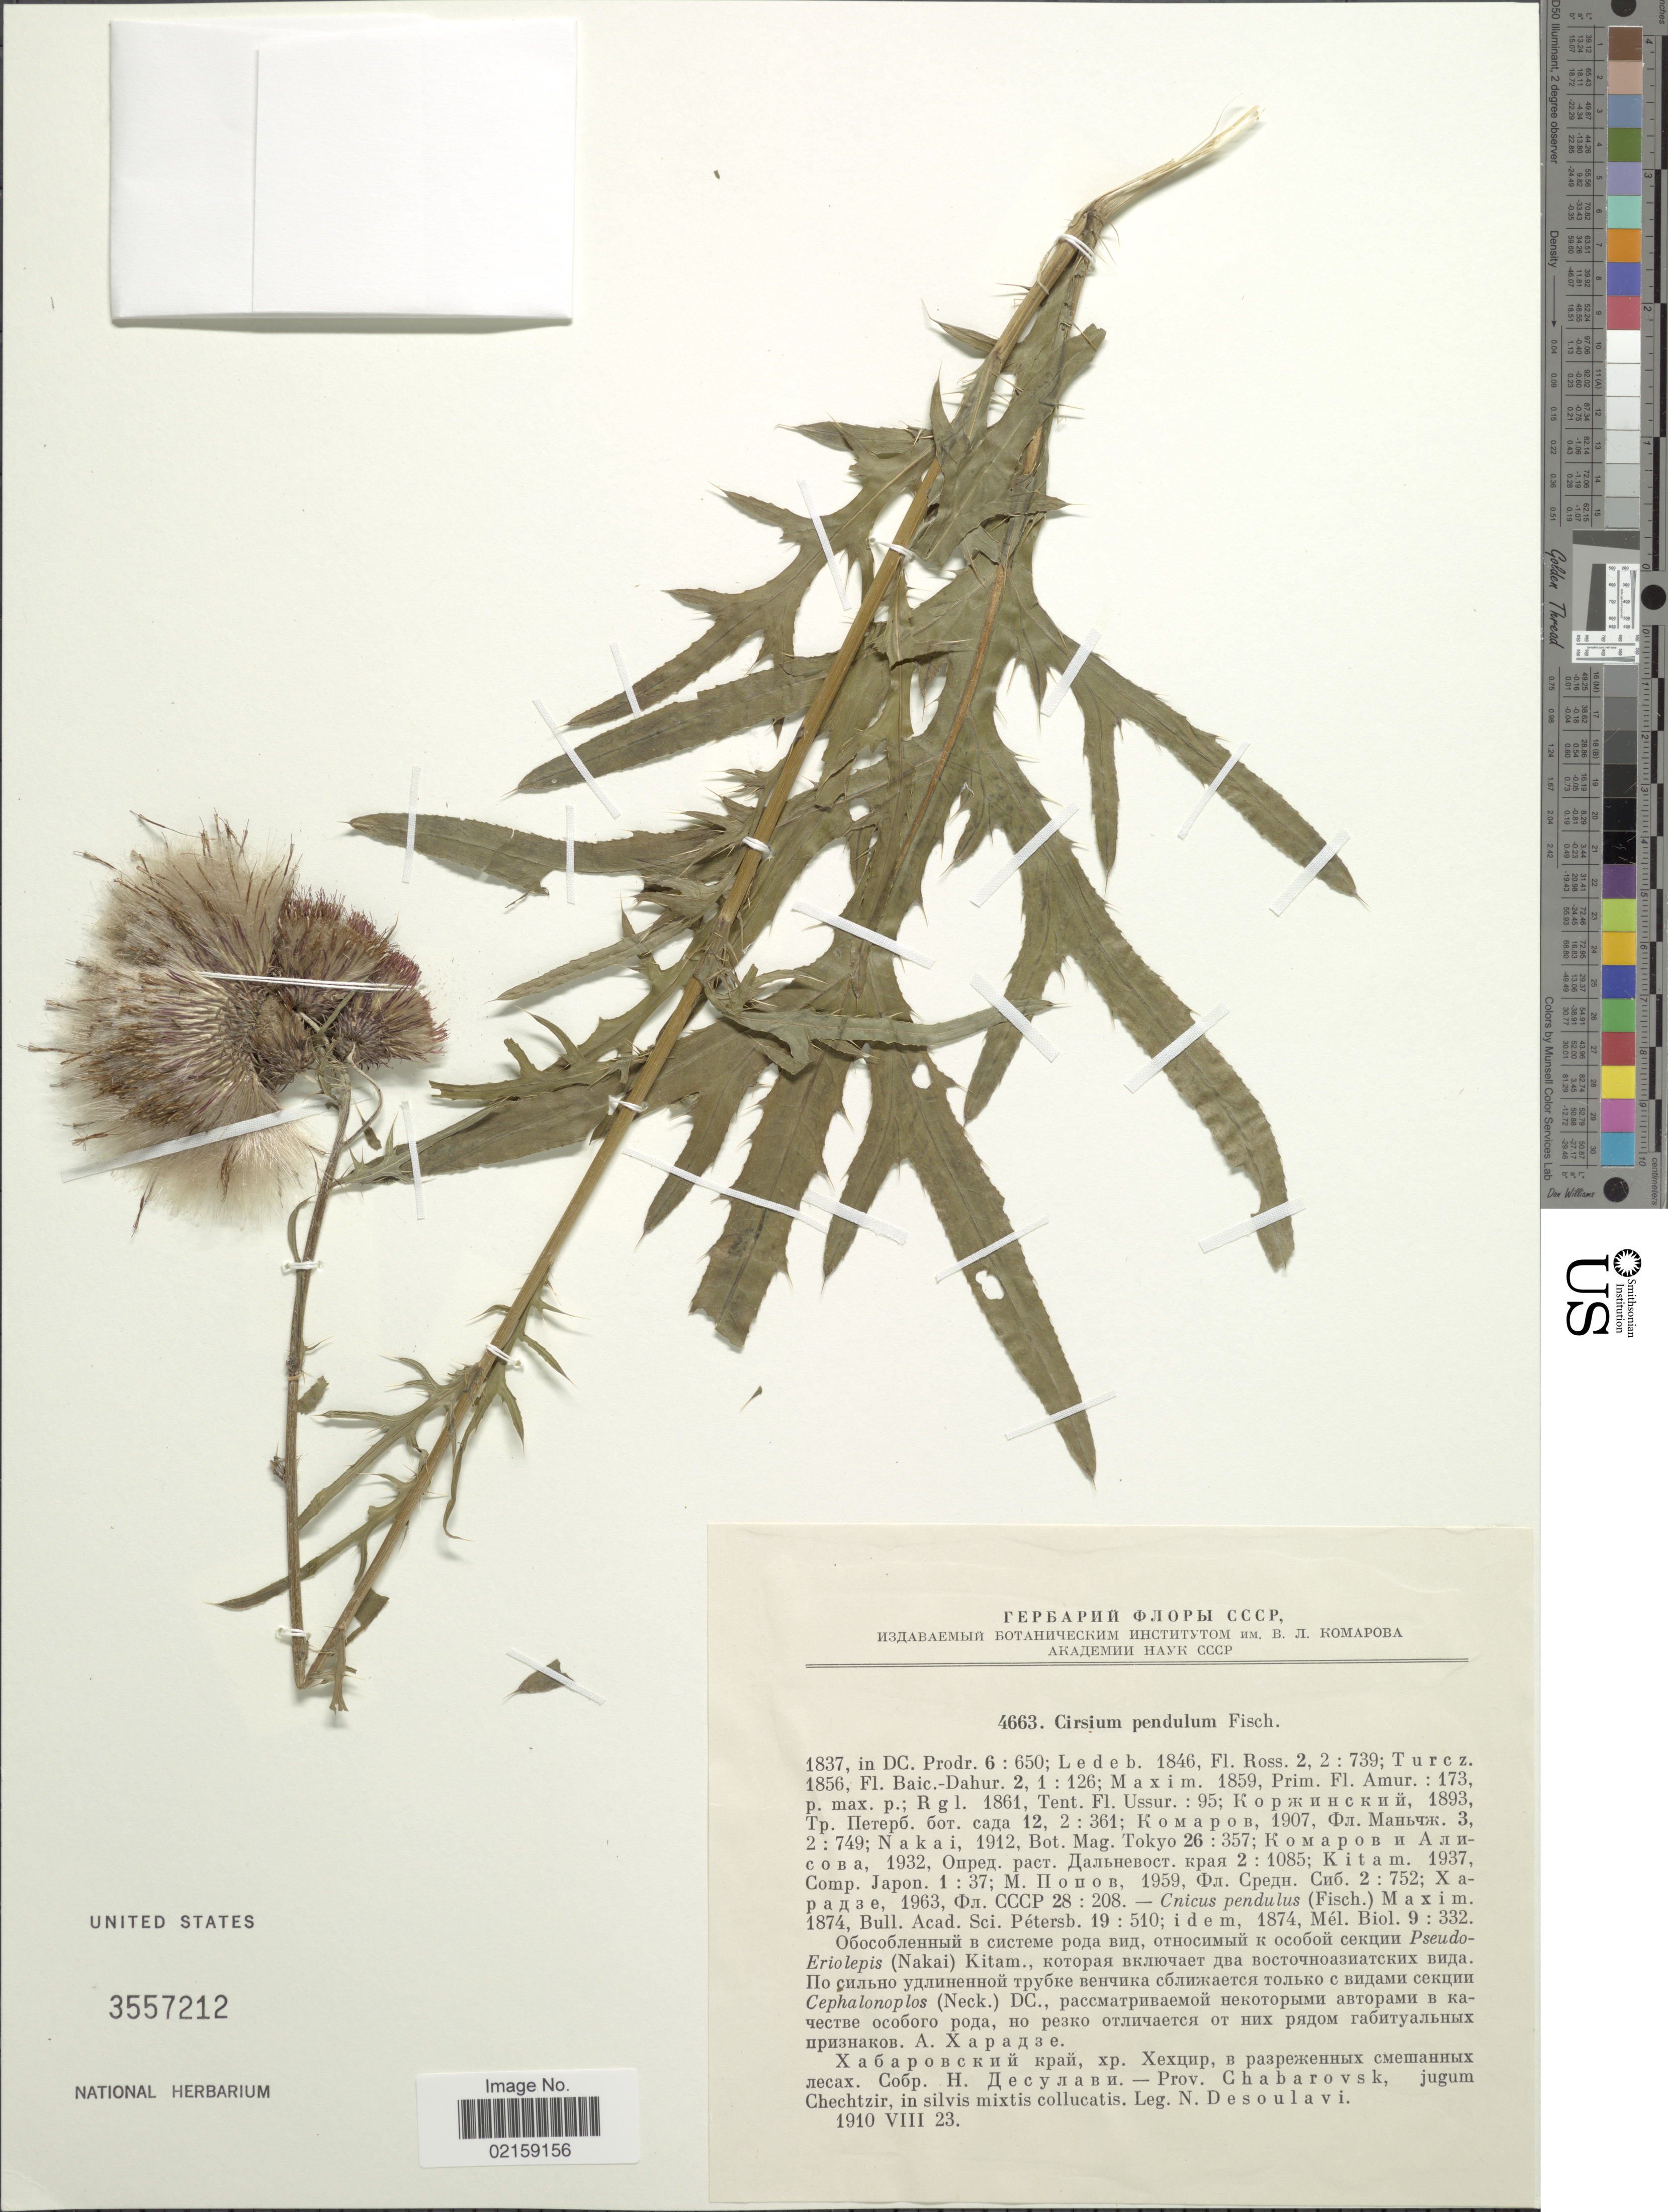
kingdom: Plantae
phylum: Tracheophyta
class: Magnoliopsida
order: Asterales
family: Asteraceae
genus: Cirsium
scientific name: Cirsium pendulum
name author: Fisch. ex DC.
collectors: N. Desoulavi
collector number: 4663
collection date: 1910-08-23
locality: Prov. Chabarovsk, jugum Chechtzir, in silvis mixtis collucatis.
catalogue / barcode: US 3557212